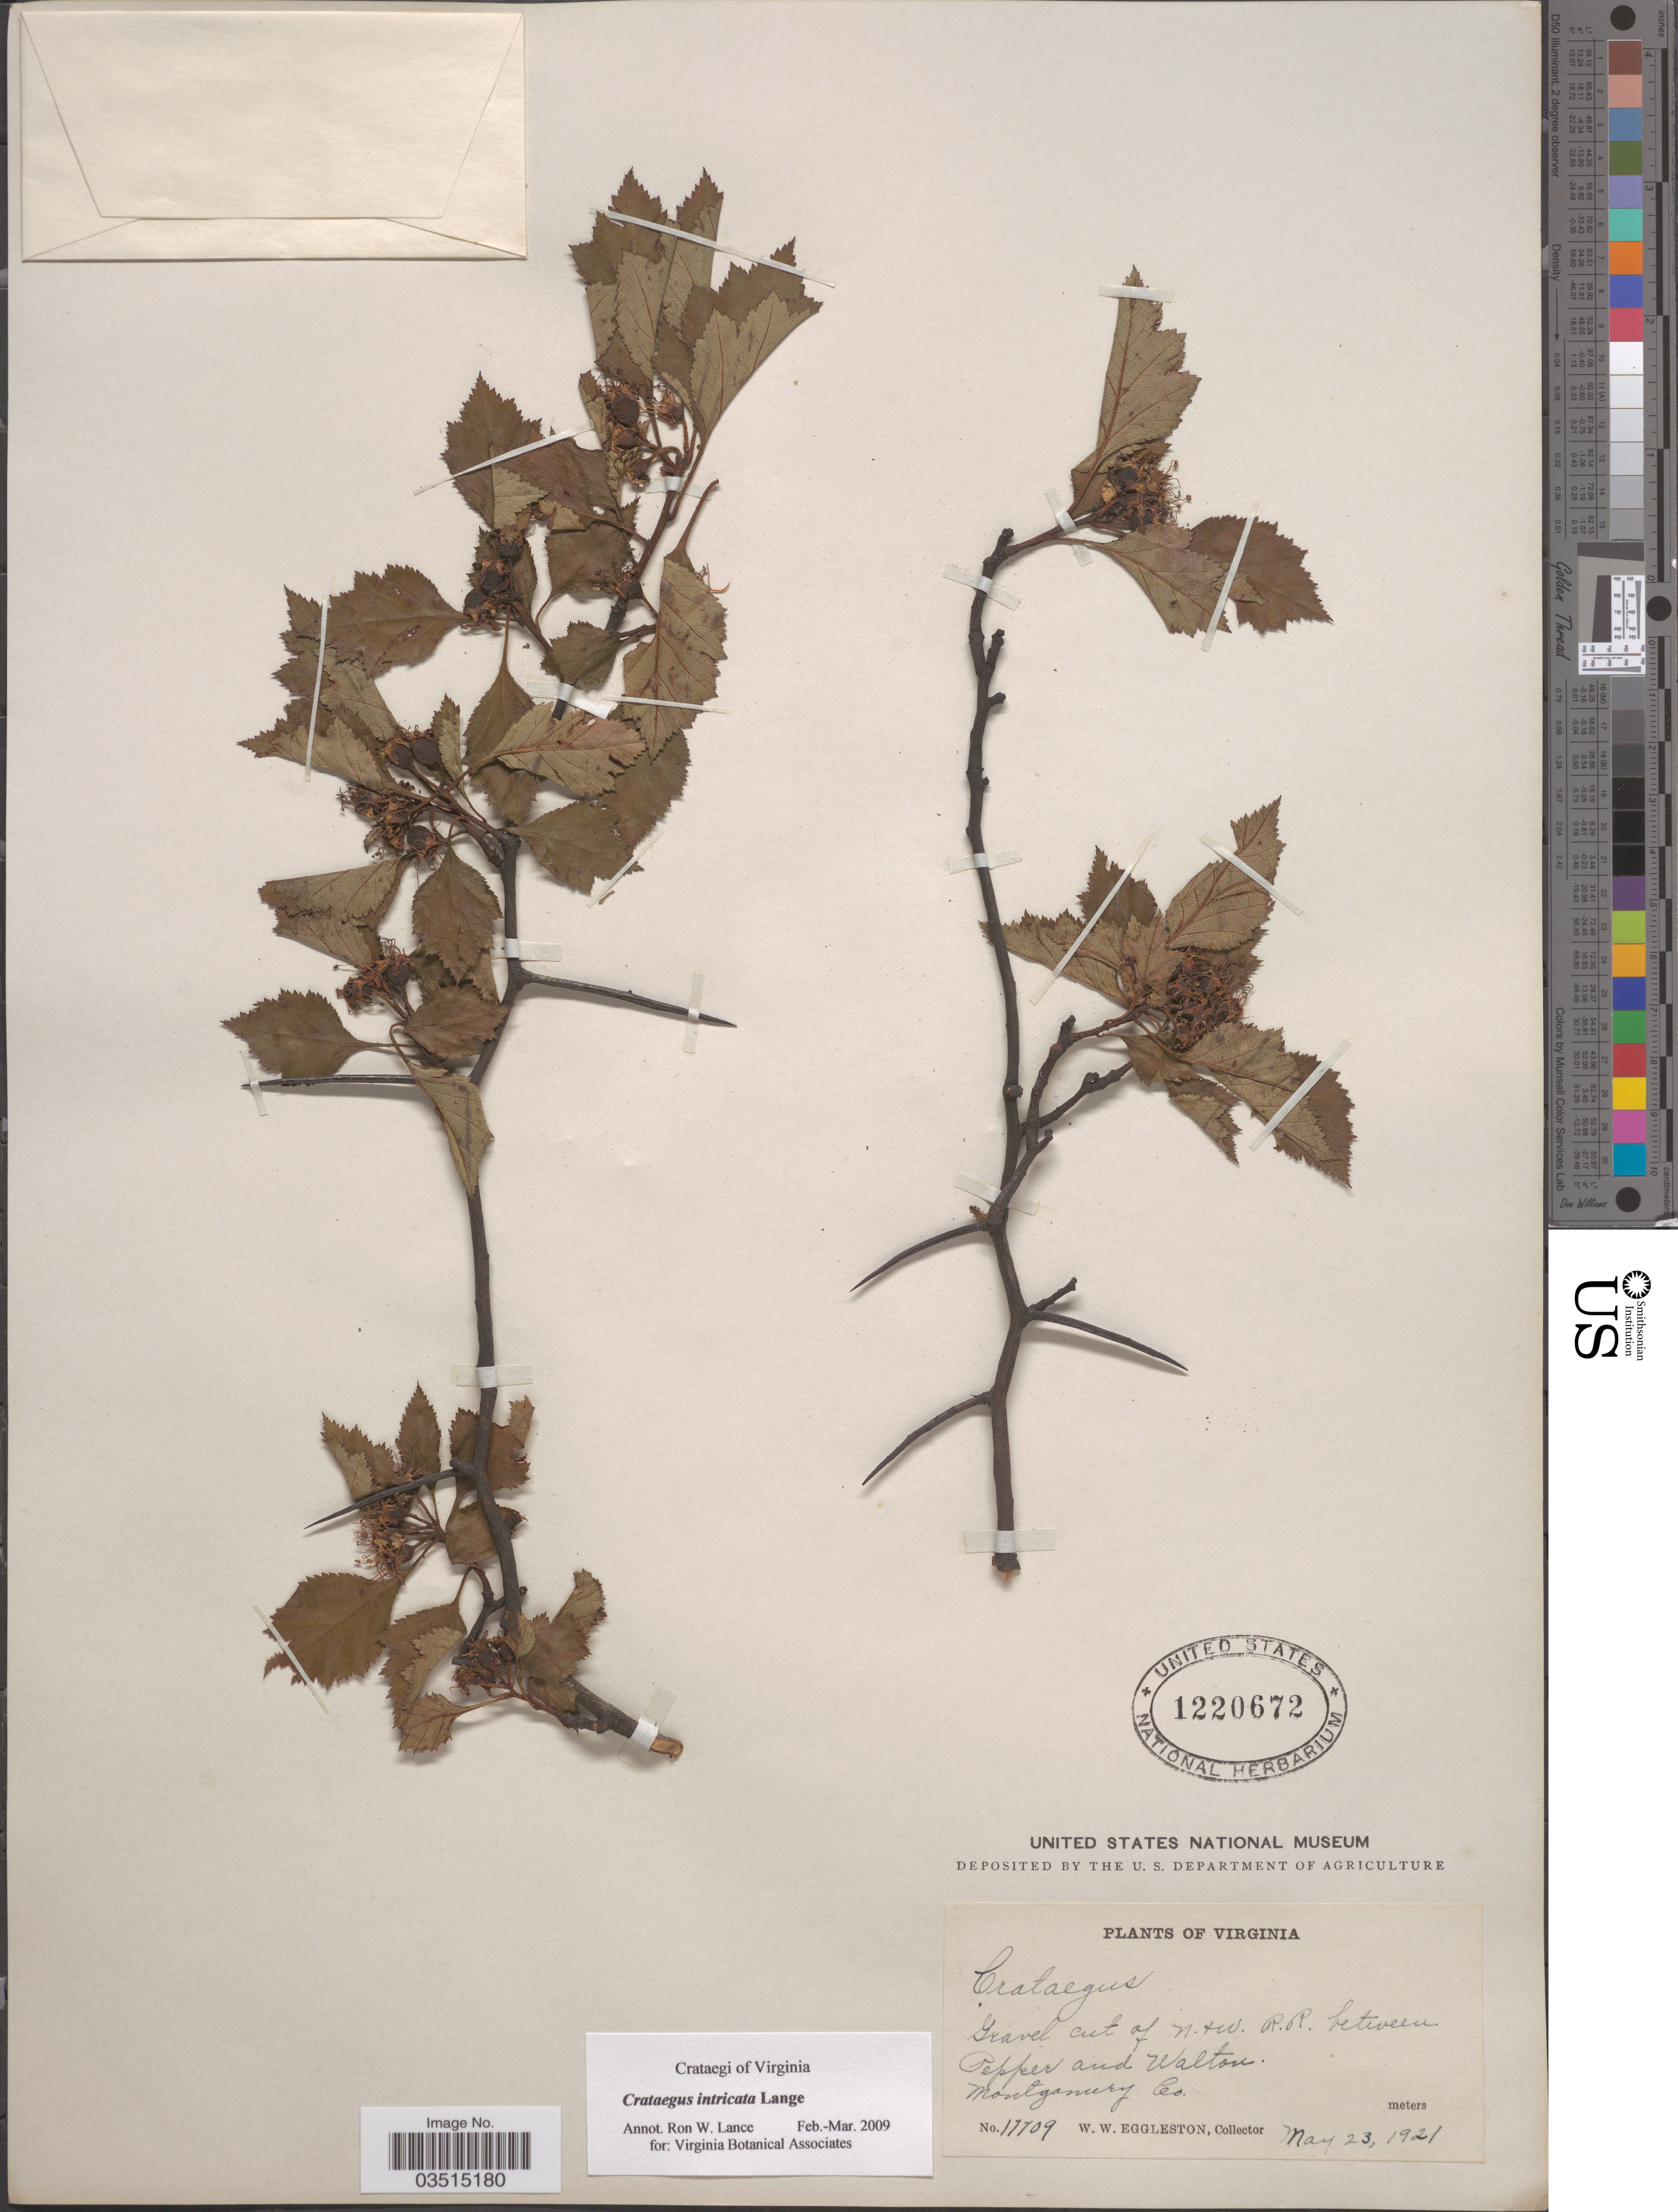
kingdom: Plantae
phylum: Tracheophyta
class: Magnoliopsida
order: Rosales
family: Rosaceae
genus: Crataegus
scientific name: Crataegus intricata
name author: Lange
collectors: W. W. Eggleston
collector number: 17709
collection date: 1921-05-23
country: United States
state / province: Virginia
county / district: Montgomery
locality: Gravel cut of N. & W. R.R. between Pepper and Walton. Montgomery Co.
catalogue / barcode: US 1220672